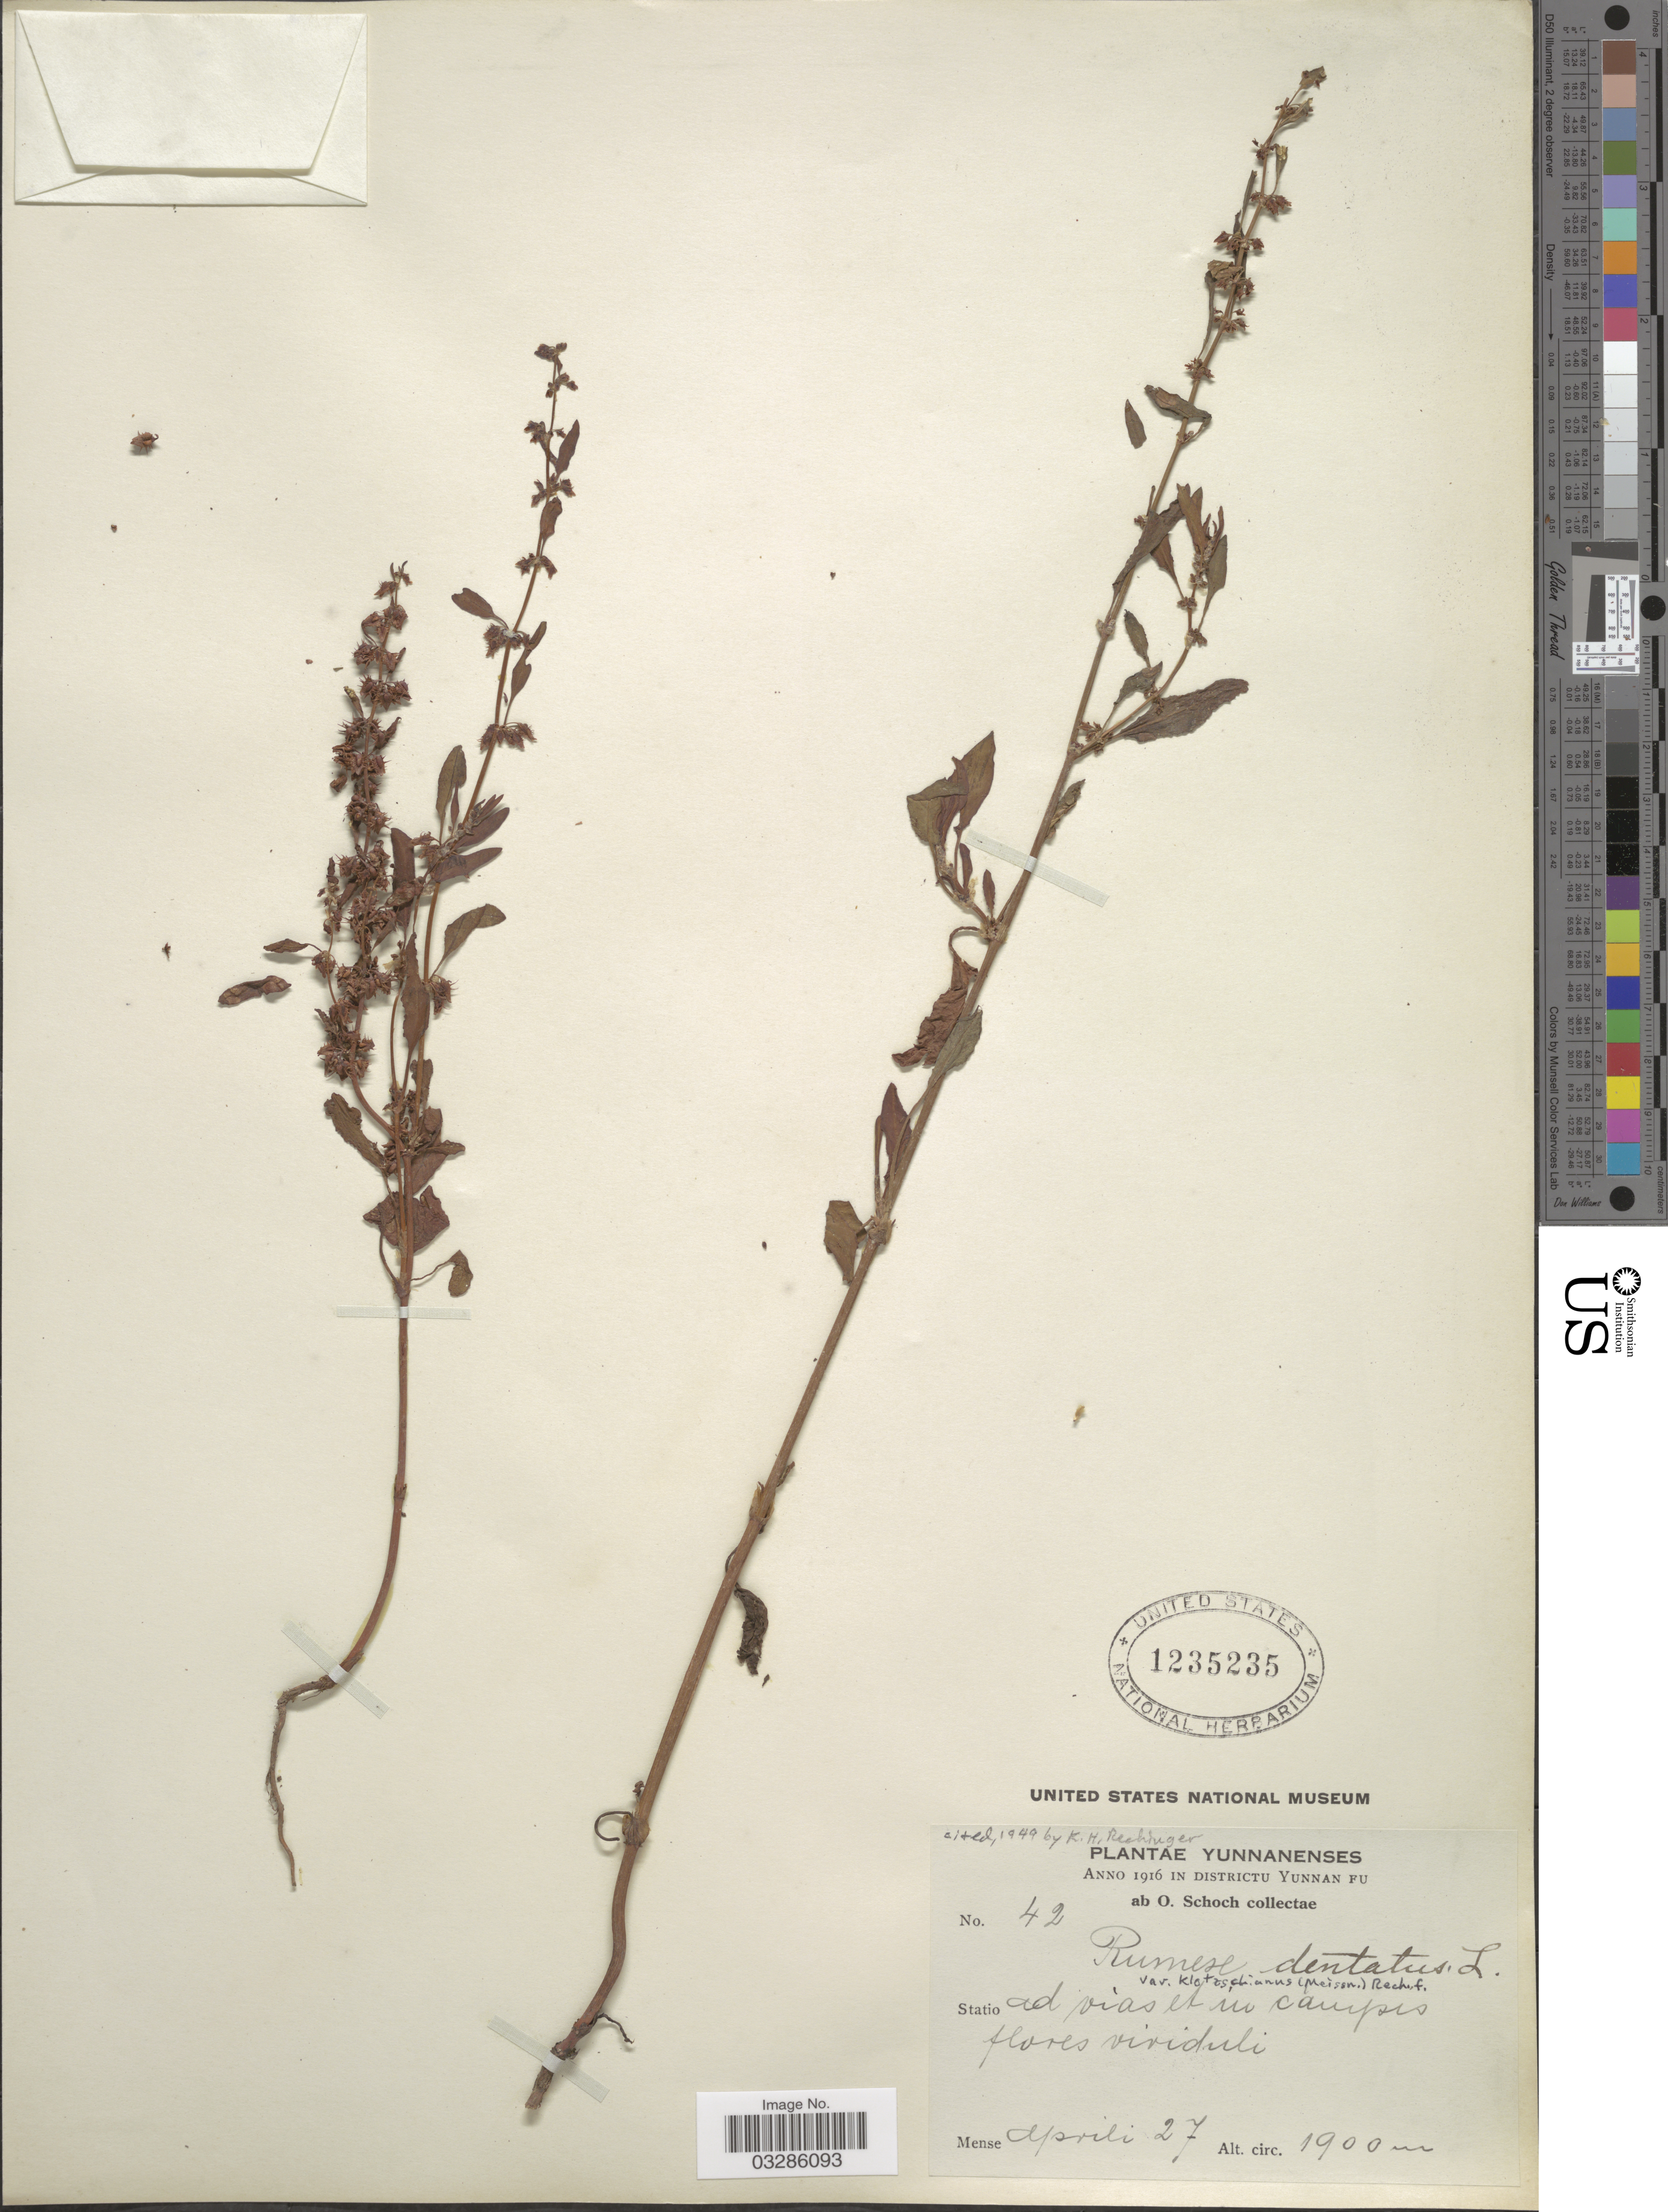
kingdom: Plantae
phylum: Tracheophyta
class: Magnoliopsida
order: Caryophyllales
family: Polygonaceae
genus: Rumex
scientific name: Rumex dentatus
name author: L.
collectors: O. Schoch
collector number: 42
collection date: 1916-04-27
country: China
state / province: Yunnan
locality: Yunnanenses. In Districtu Yunnan Fu. Statio ad vias et in campis flores viriduli.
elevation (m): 1900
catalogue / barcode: US 1235235